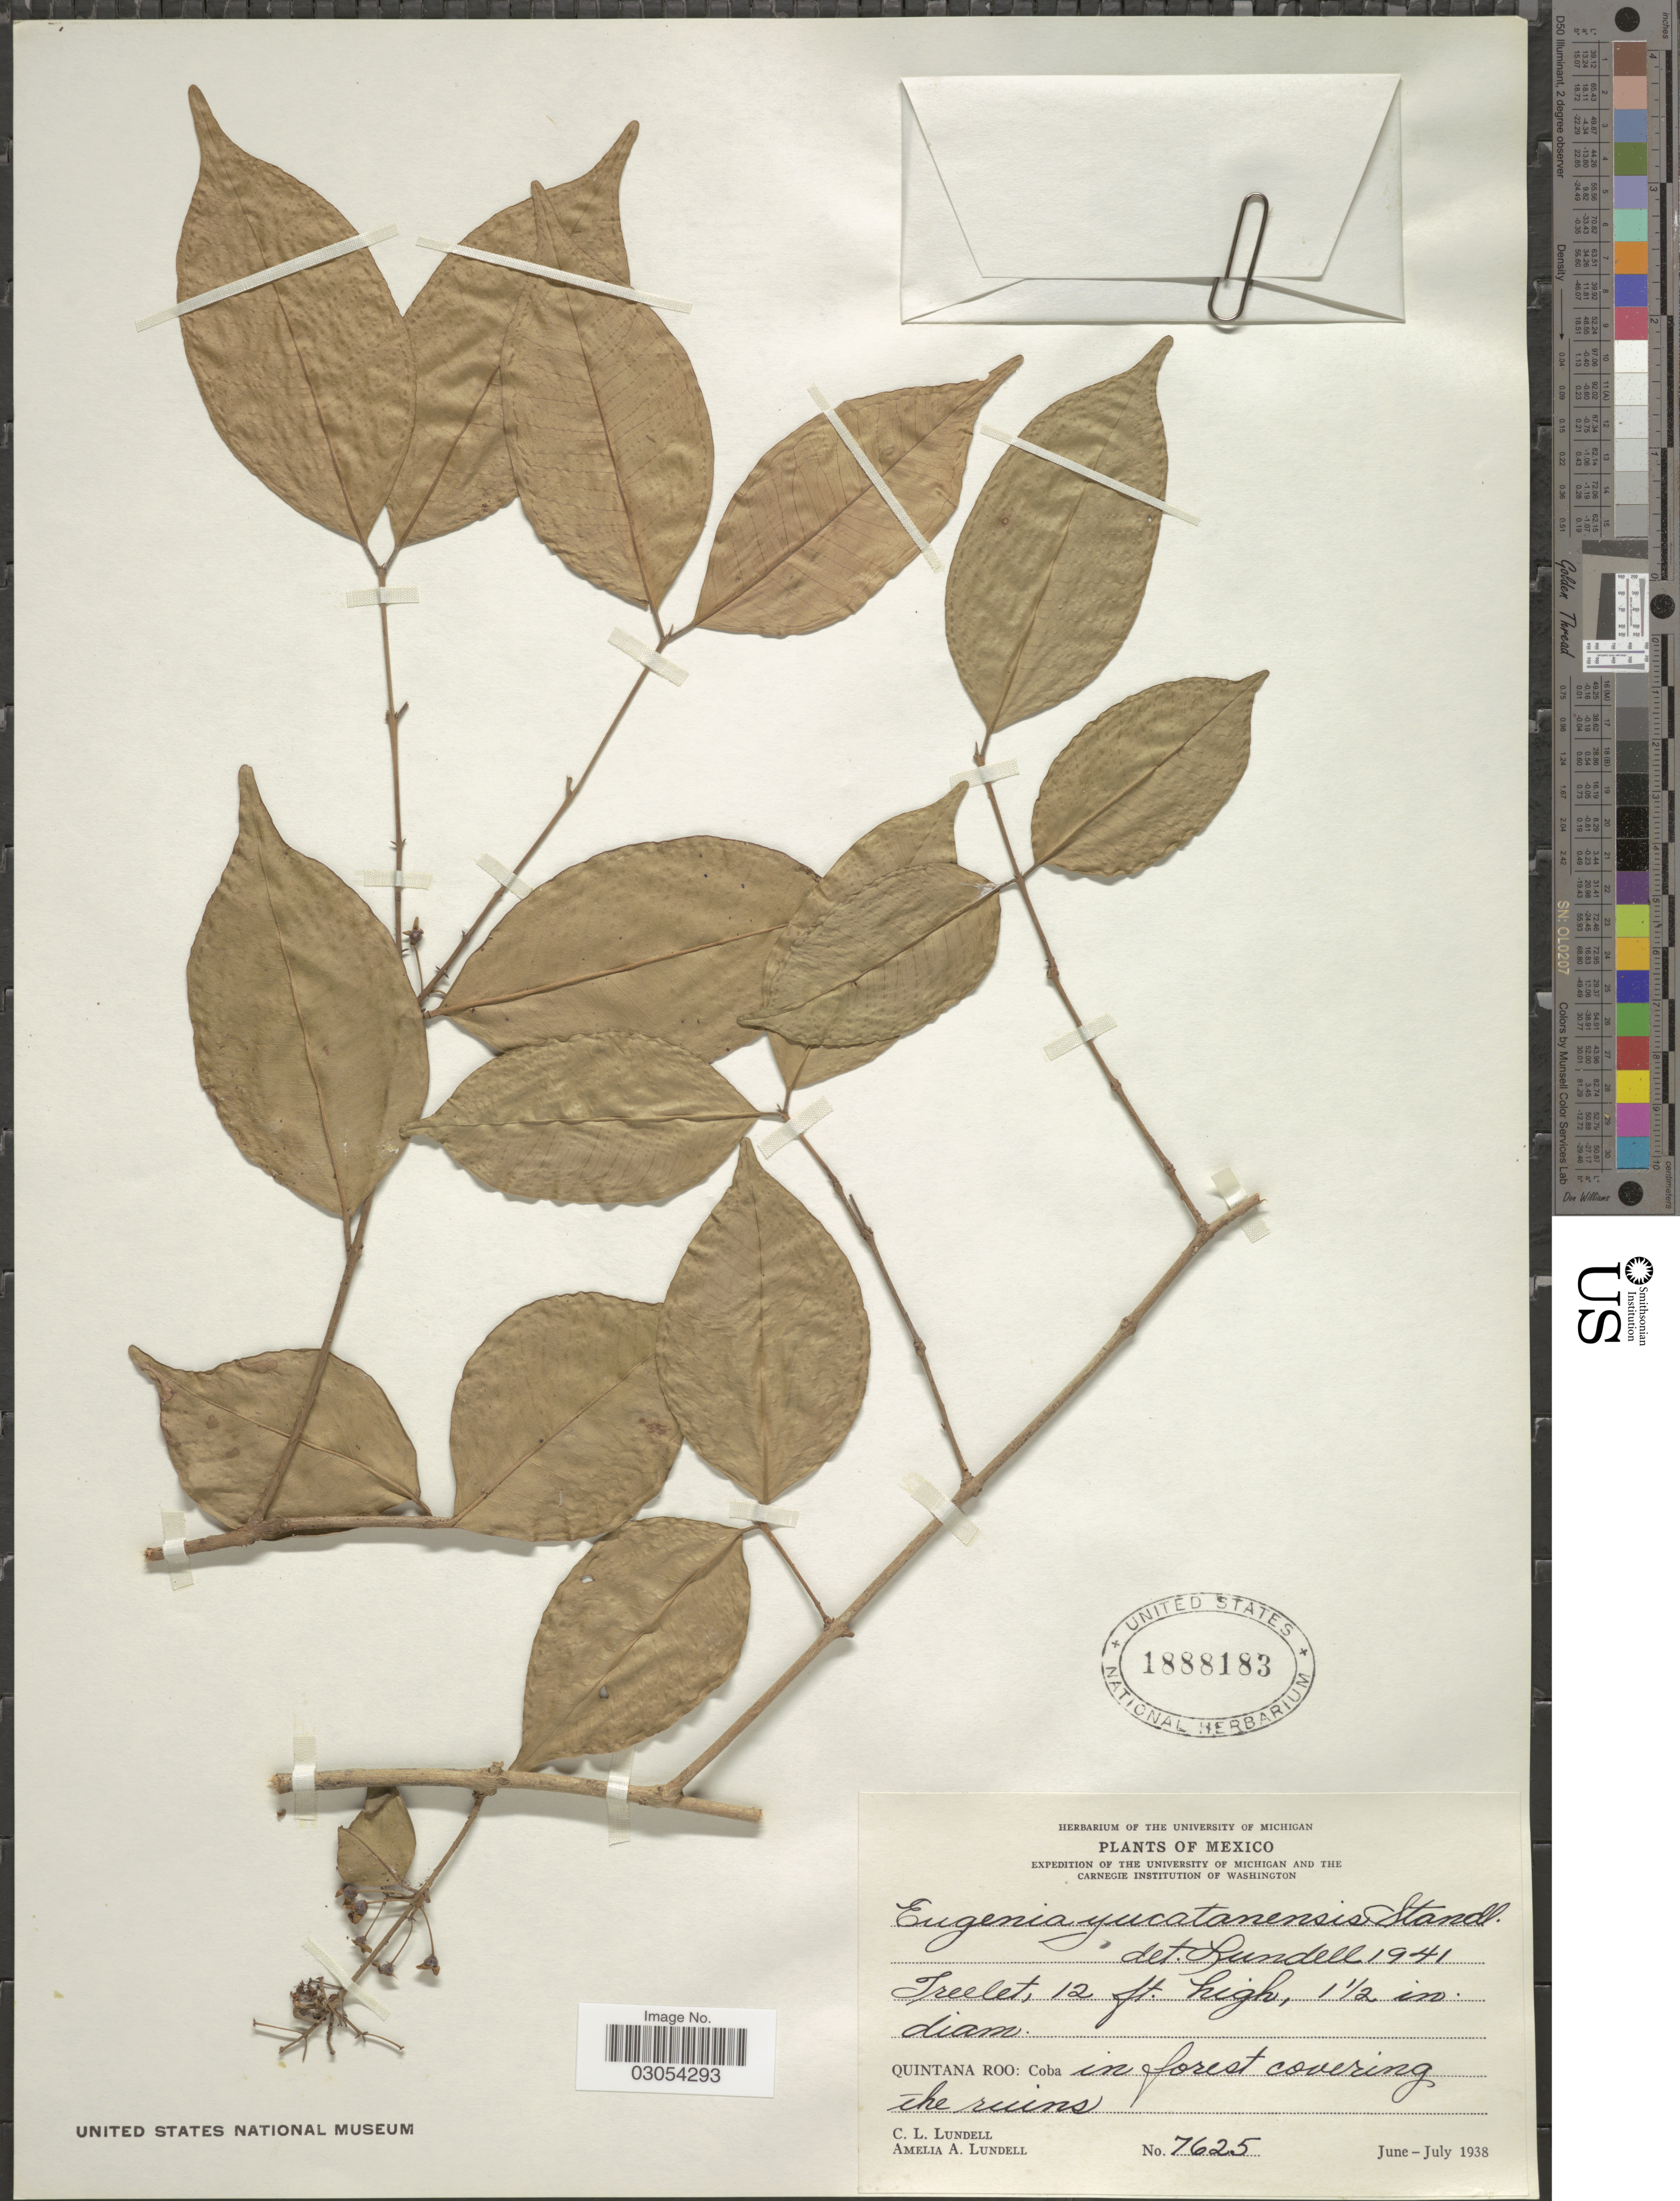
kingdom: Plantae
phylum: Tracheophyta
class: Magnoliopsida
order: Myrtales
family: Myrtaceae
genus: Eugenia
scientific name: Eugenia yucatanensis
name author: Standl.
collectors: C. L. Lundell & A. A. Lundell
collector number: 7625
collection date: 1938-06/1938-07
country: Mexico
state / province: Quintana Roo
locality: Quintana Roo: in forest covering the ruins.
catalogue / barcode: US 1888183